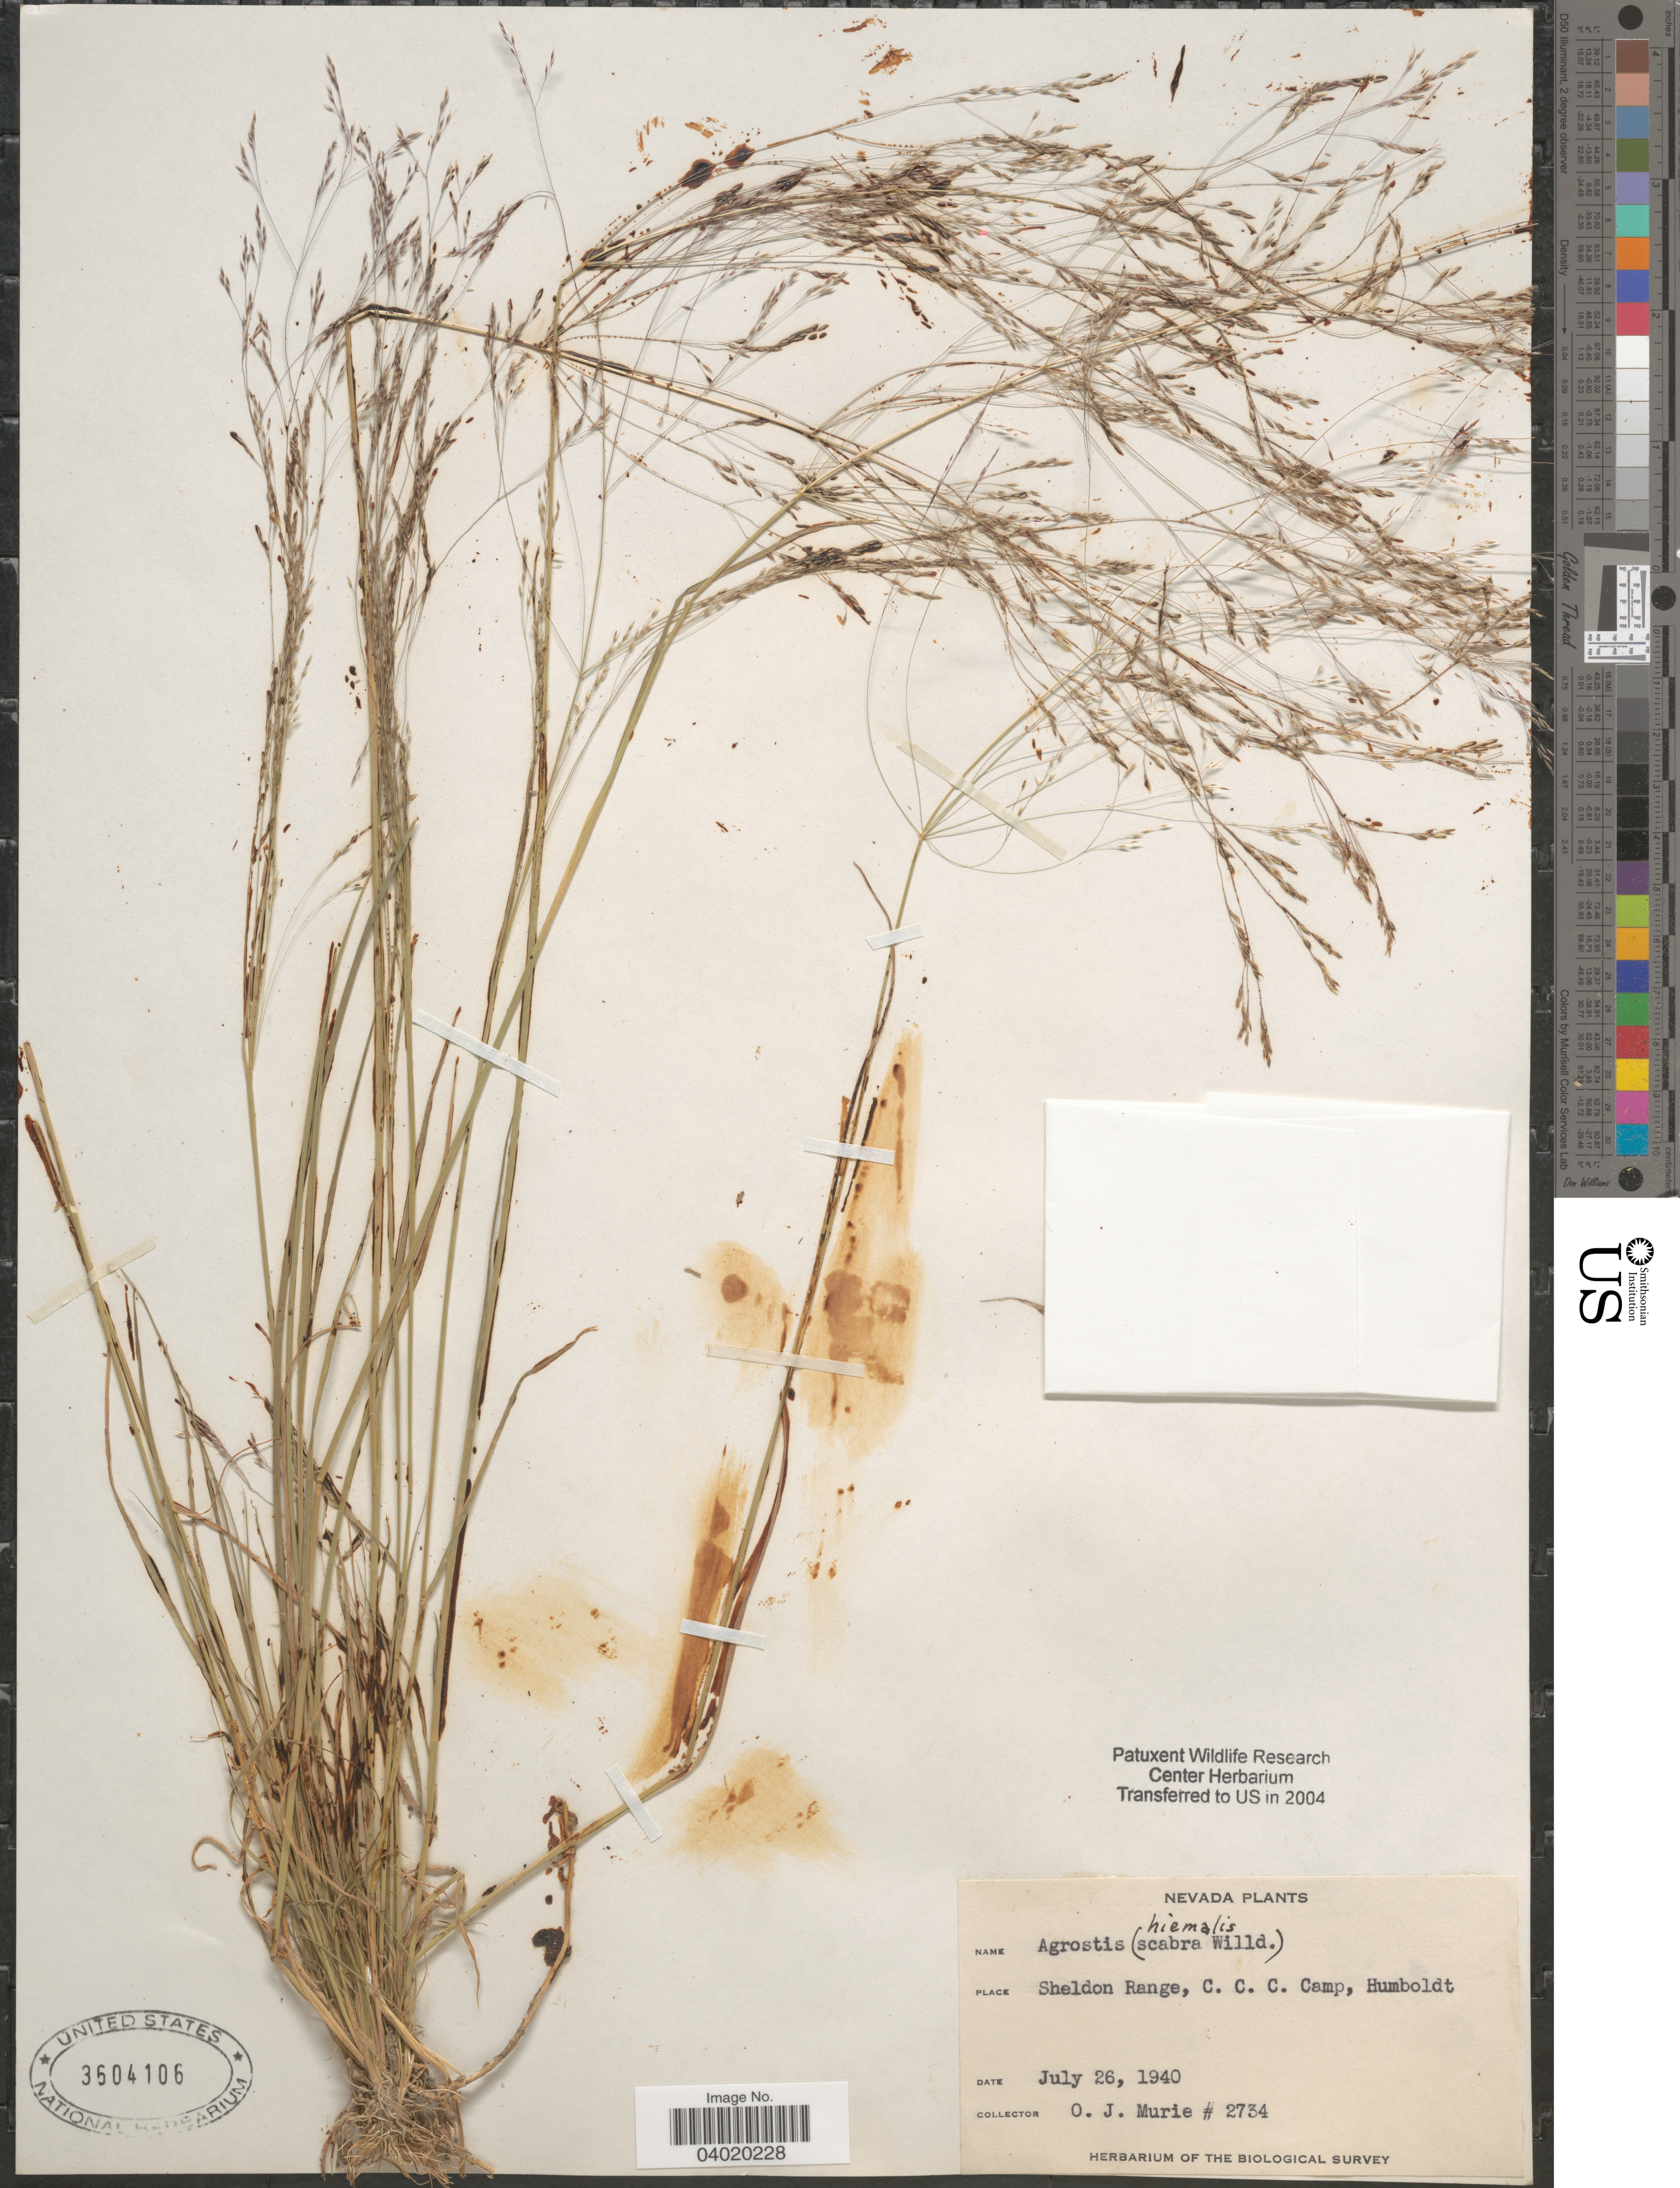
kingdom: Plantae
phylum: Tracheophyta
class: Liliopsida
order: Poales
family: Poaceae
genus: Agrostis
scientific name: Agrostis hyemalis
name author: (Walter) Britton et al.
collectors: O. Murie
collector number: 2734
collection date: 1940-07-26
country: United States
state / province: Nevada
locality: Sheldon Range, C. C. C. Camp, Humboldt.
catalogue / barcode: US 3604106